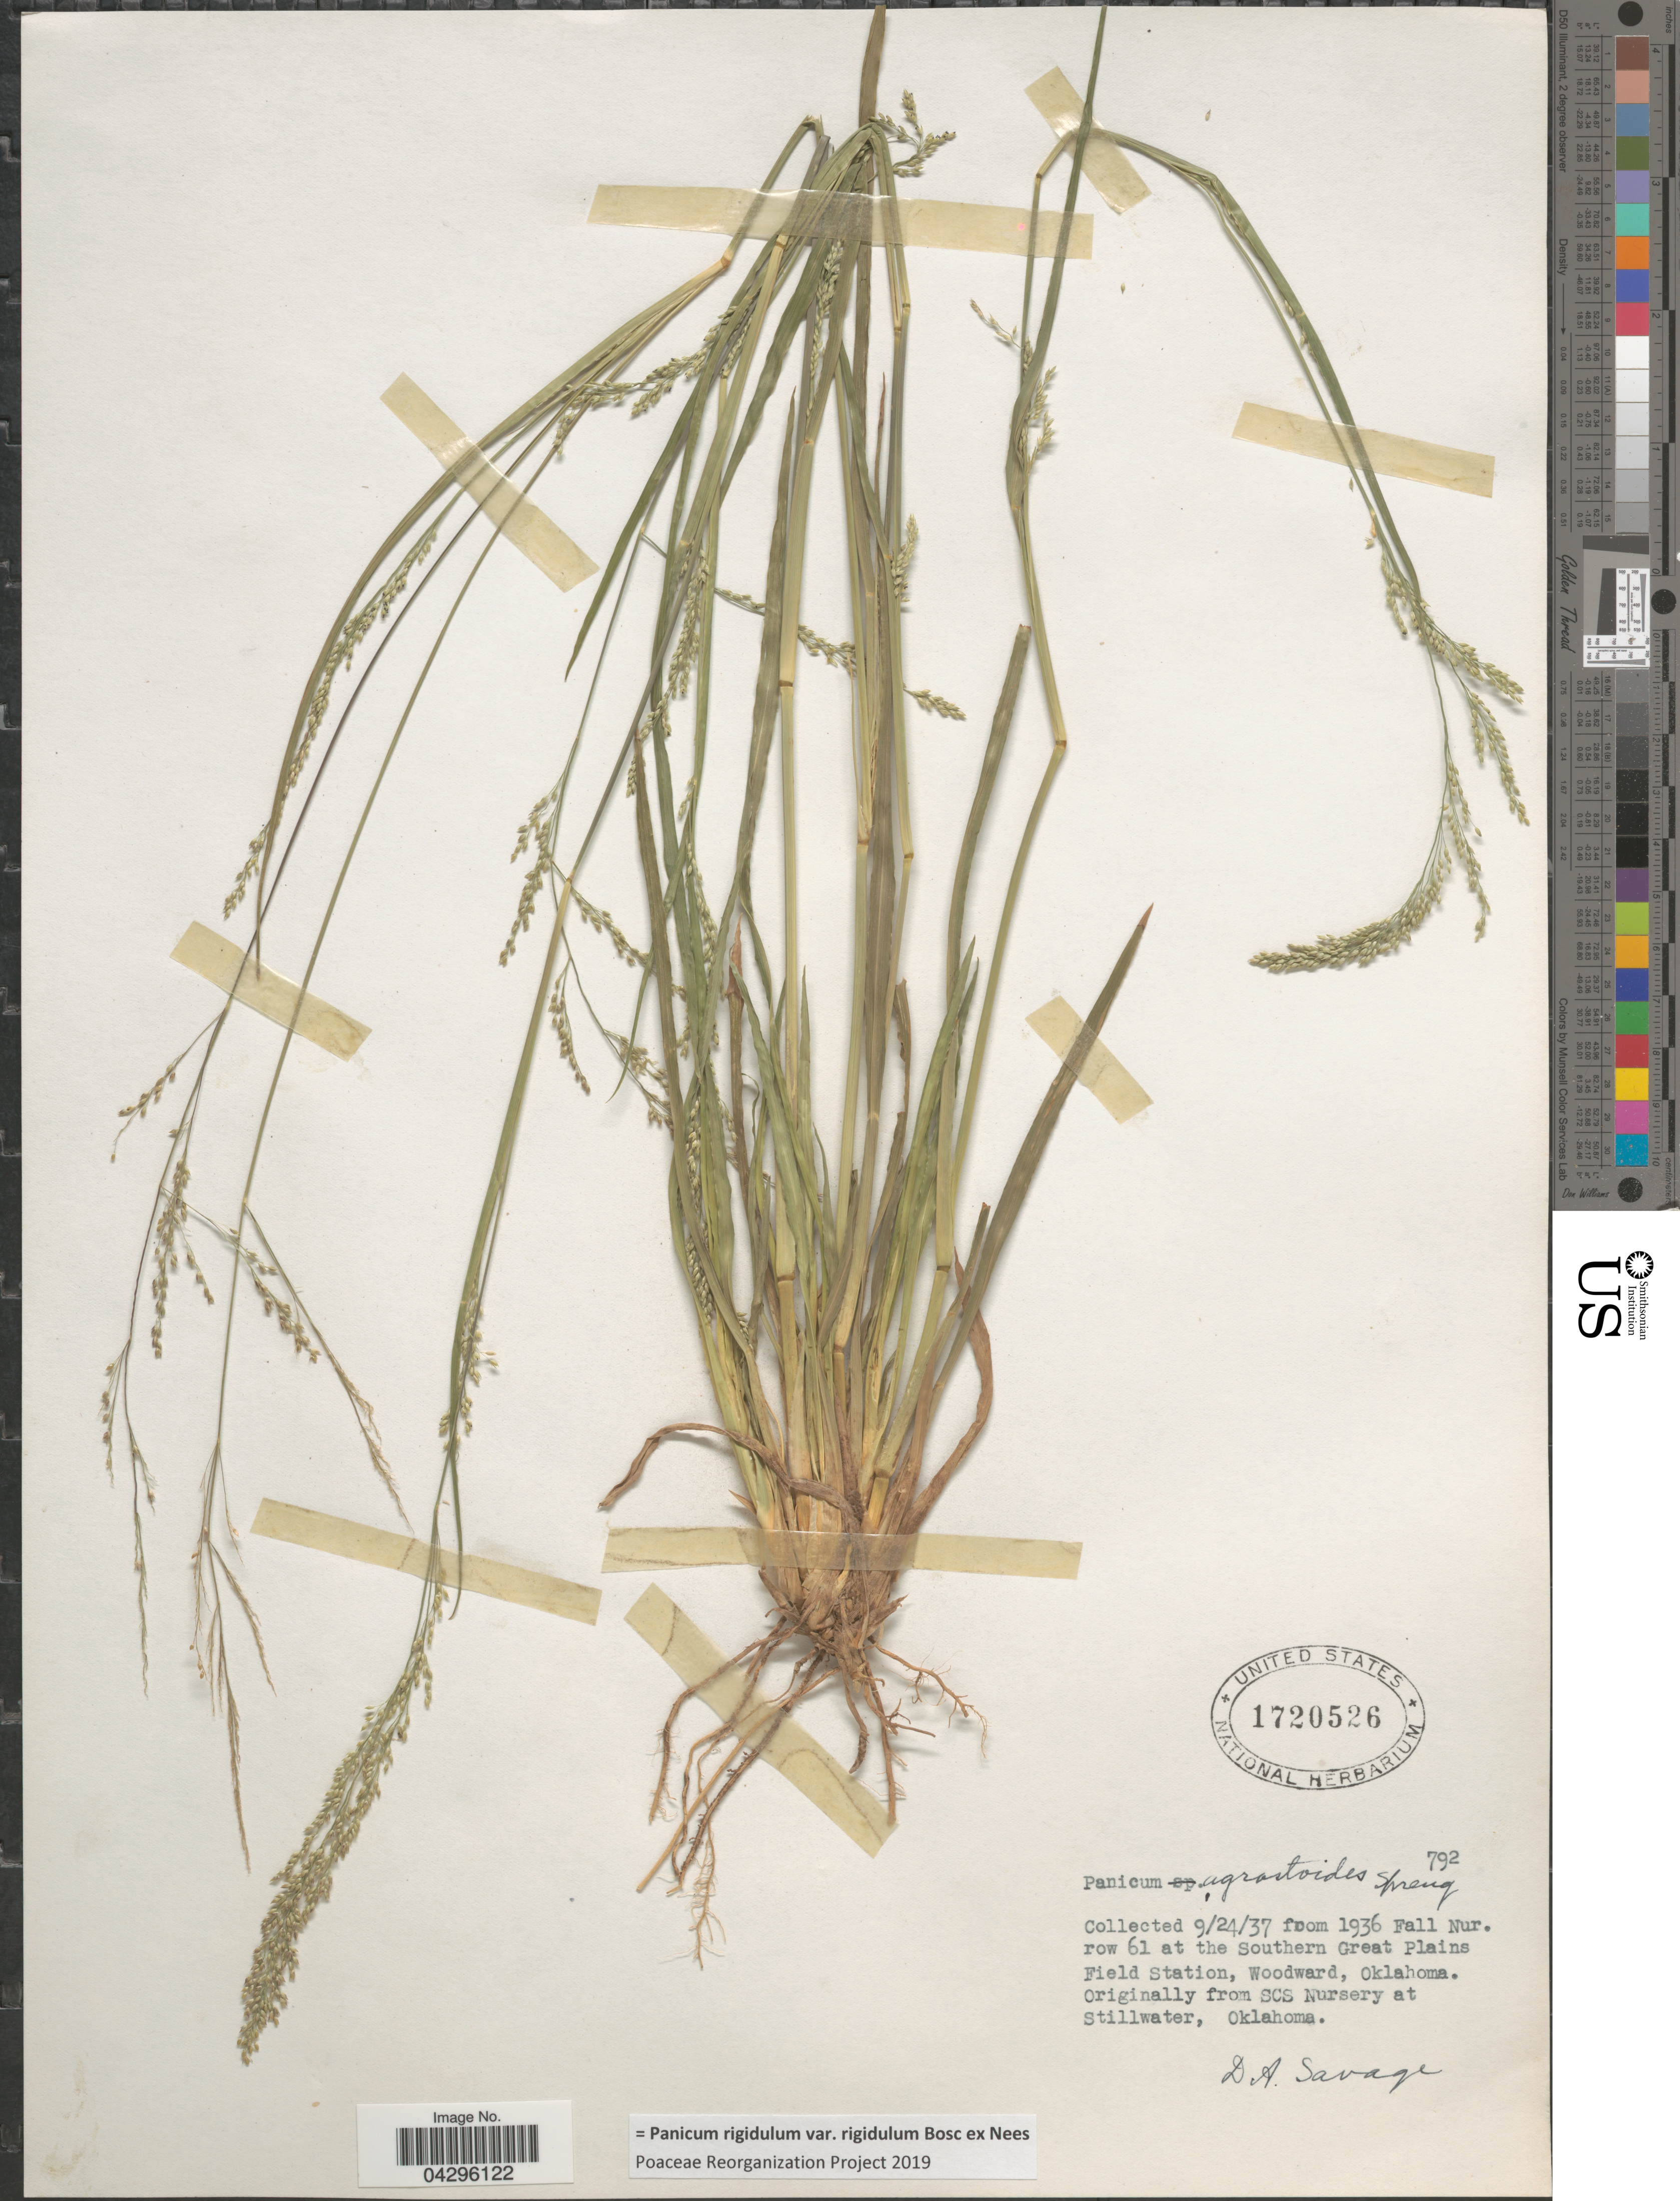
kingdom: Plantae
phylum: Tracheophyta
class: Liliopsida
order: Poales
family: Poaceae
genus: Panicum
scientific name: Panicum rigidulum var. rigidulum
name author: Bosc ex Nees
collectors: D. Savage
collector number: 792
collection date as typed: Transcribed d/m/y: 24/9/37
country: United States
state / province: Oklahoma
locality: From 1936 Fall Nur. row 61 at the Southern Great Plains Field Station, Woodward.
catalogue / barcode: US 1720526